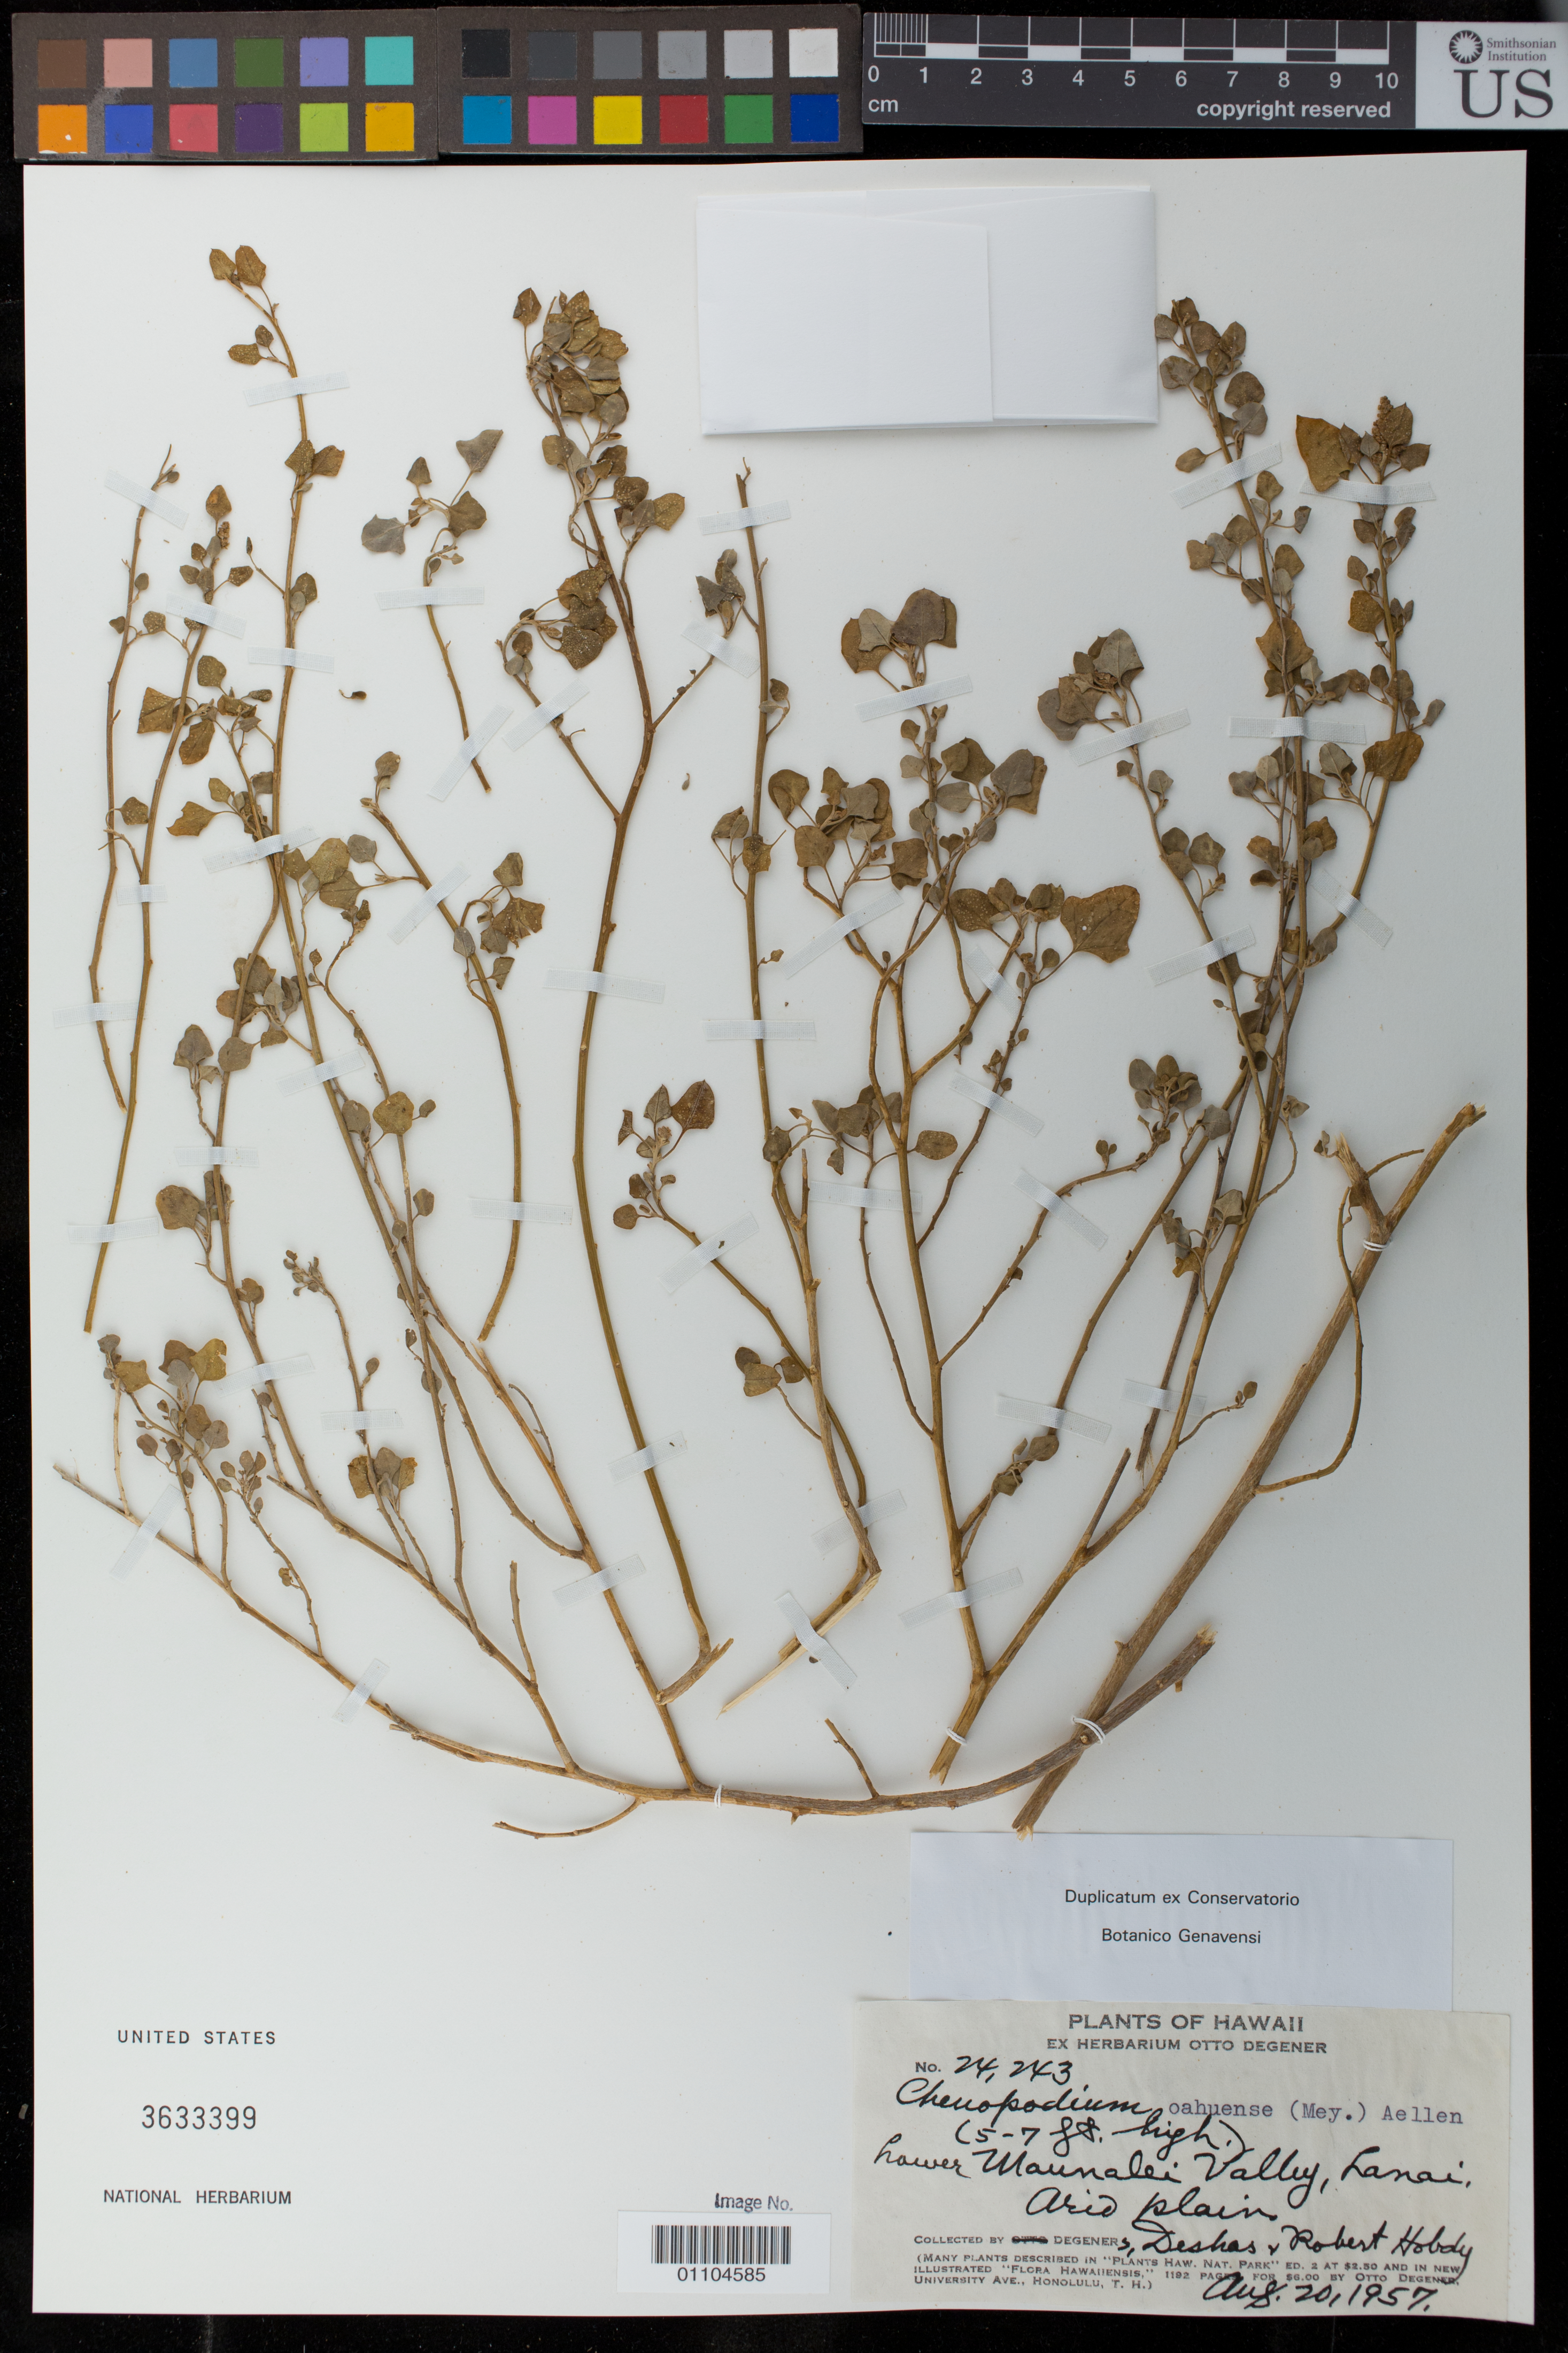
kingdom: Plantae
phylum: Tracheophyta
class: Magnoliopsida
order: Caryophyllales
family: Amaranthaceae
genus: Chenopodium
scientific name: Chenopodium oahuense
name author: (Meyen) Aellen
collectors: O. Degener, I. Degener, Deskas & R. Hobdy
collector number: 24243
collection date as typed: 20 Aug 1957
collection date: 1957-08-20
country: United States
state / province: Hawaii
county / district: Maui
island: Lana'i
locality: Lower Maunalei Valley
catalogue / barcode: US 3633399